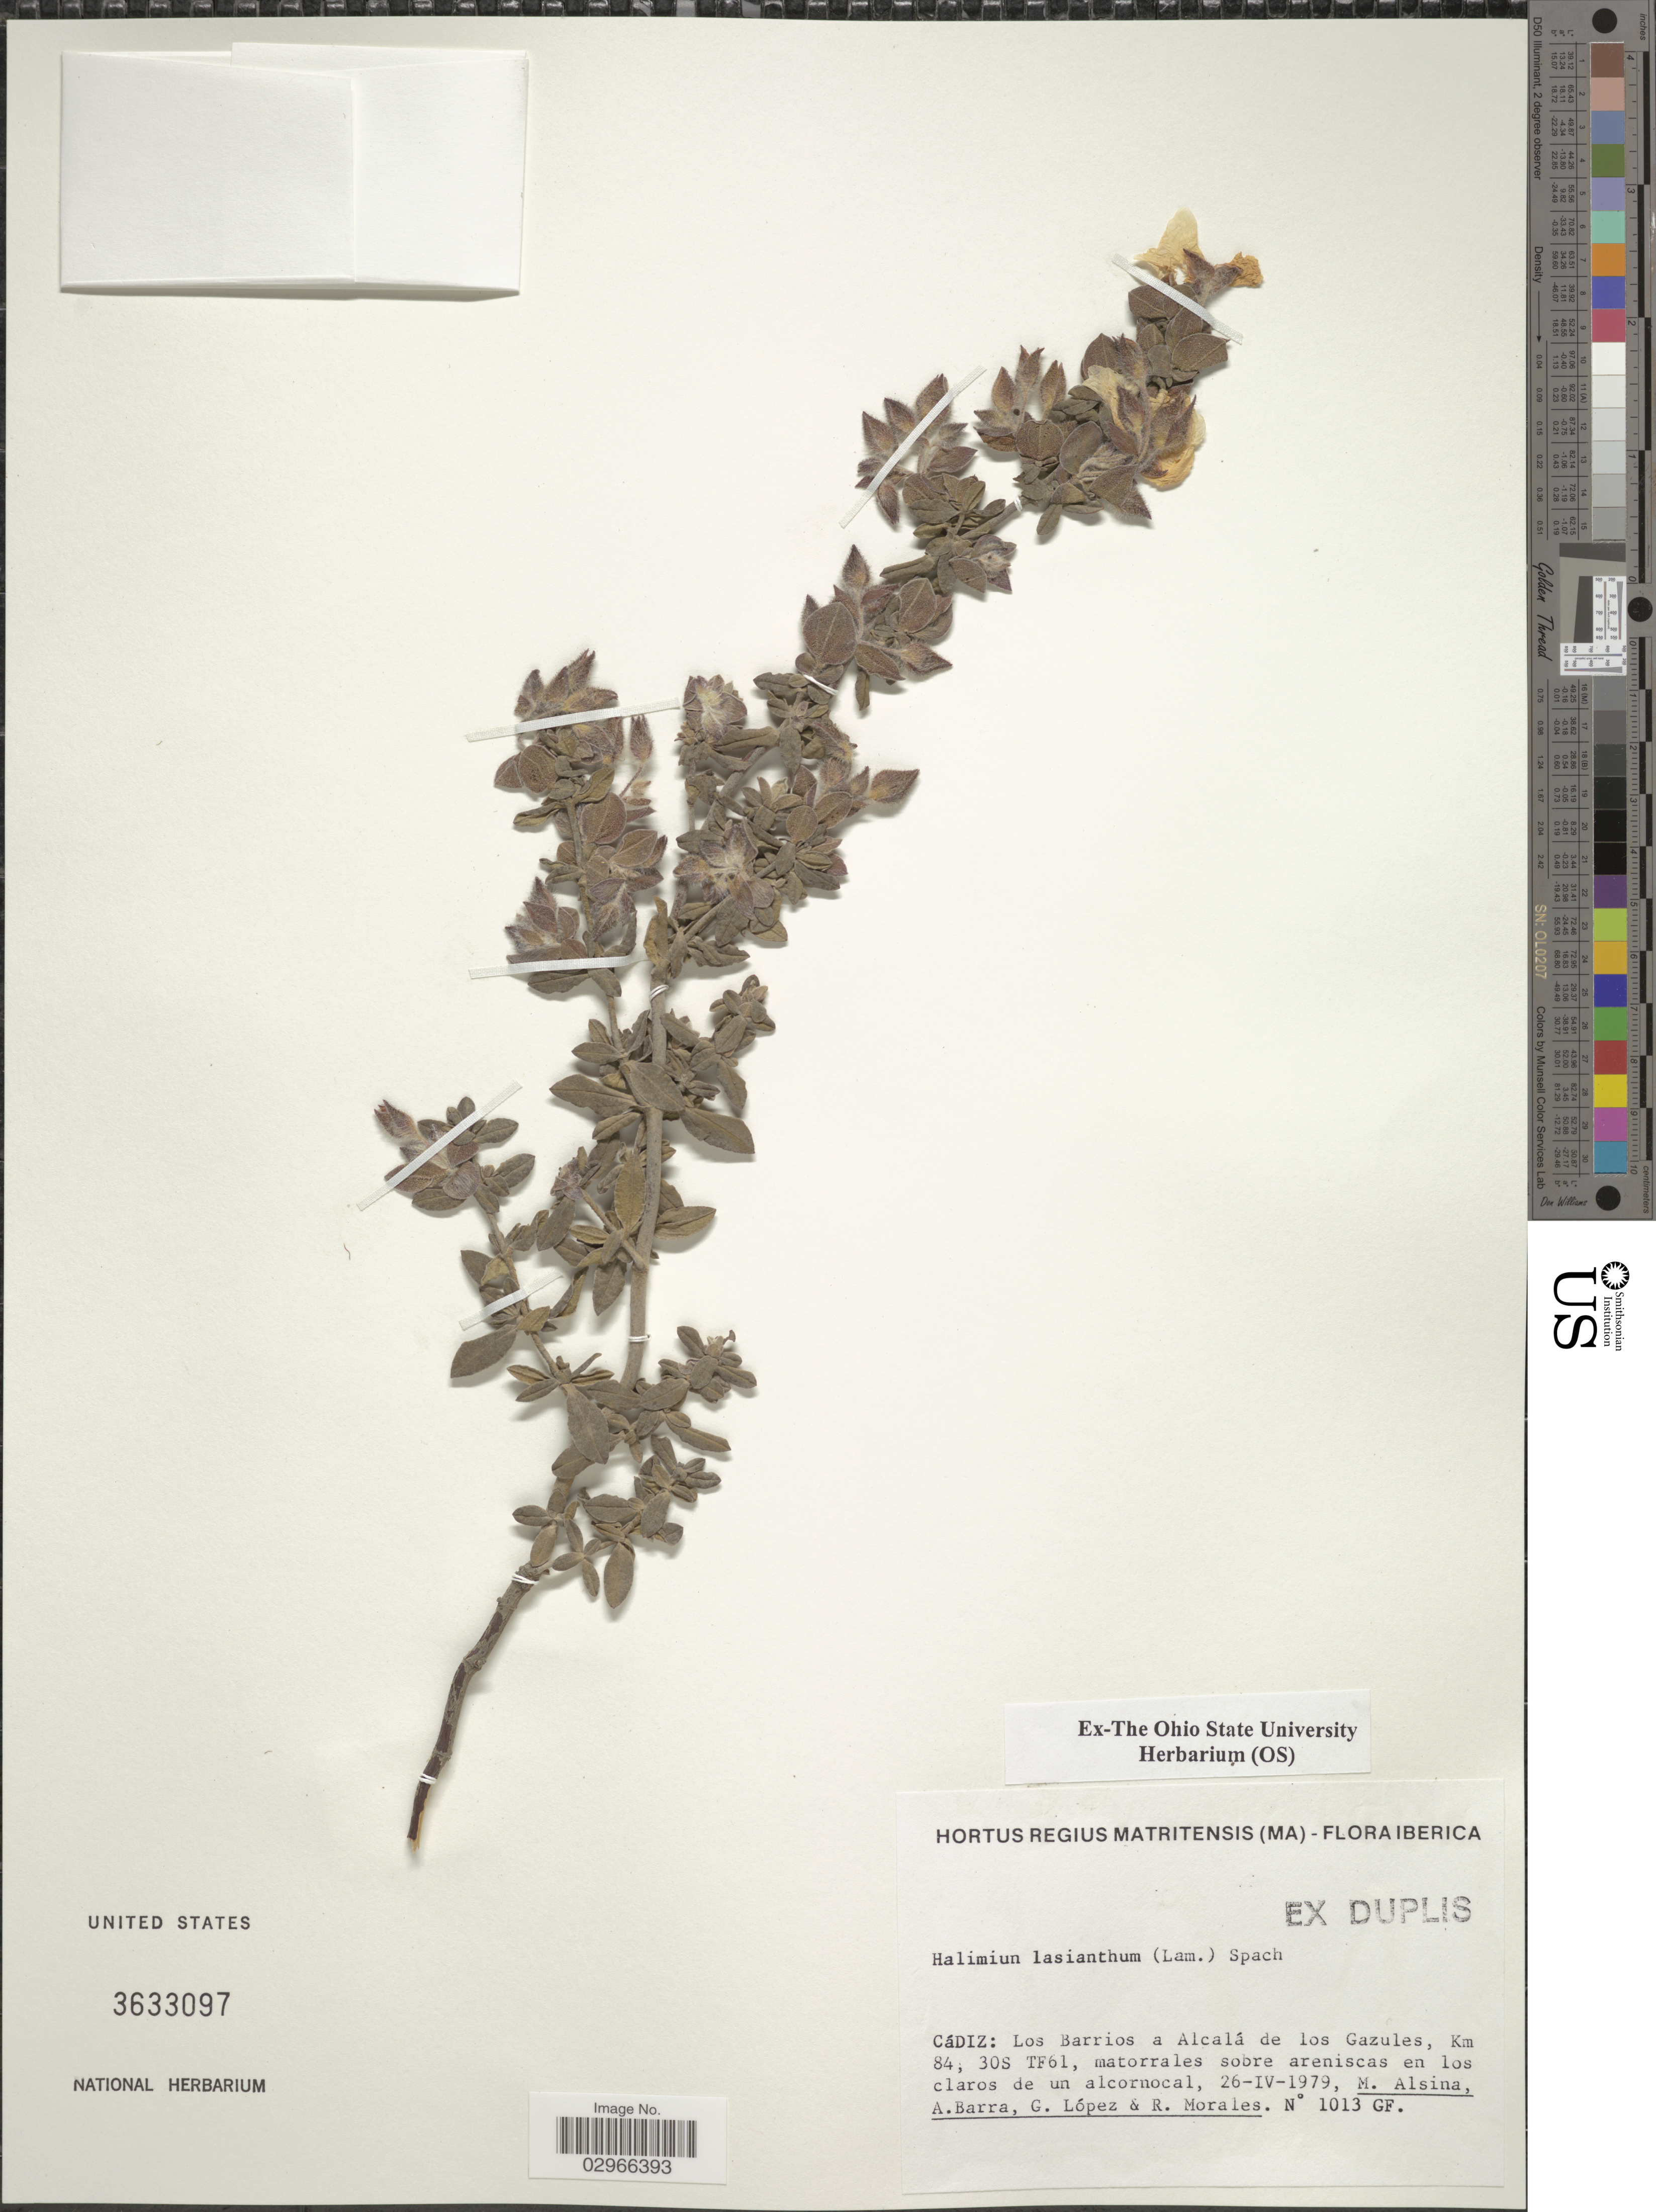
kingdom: Plantae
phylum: Tracheophyta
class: Magnoliopsida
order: Malvales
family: Cistaceae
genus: Halimium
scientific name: Halimium lasianthum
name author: (Lam.) Spach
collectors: M. Alsina, A. Barra, G. López & R. Morales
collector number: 1013GF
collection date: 1979-04-26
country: Spain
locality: Iberica. Cádiz: Los Barrios a Alcalá de los Gazules, Km 84, 30S TF61.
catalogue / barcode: US 3633097